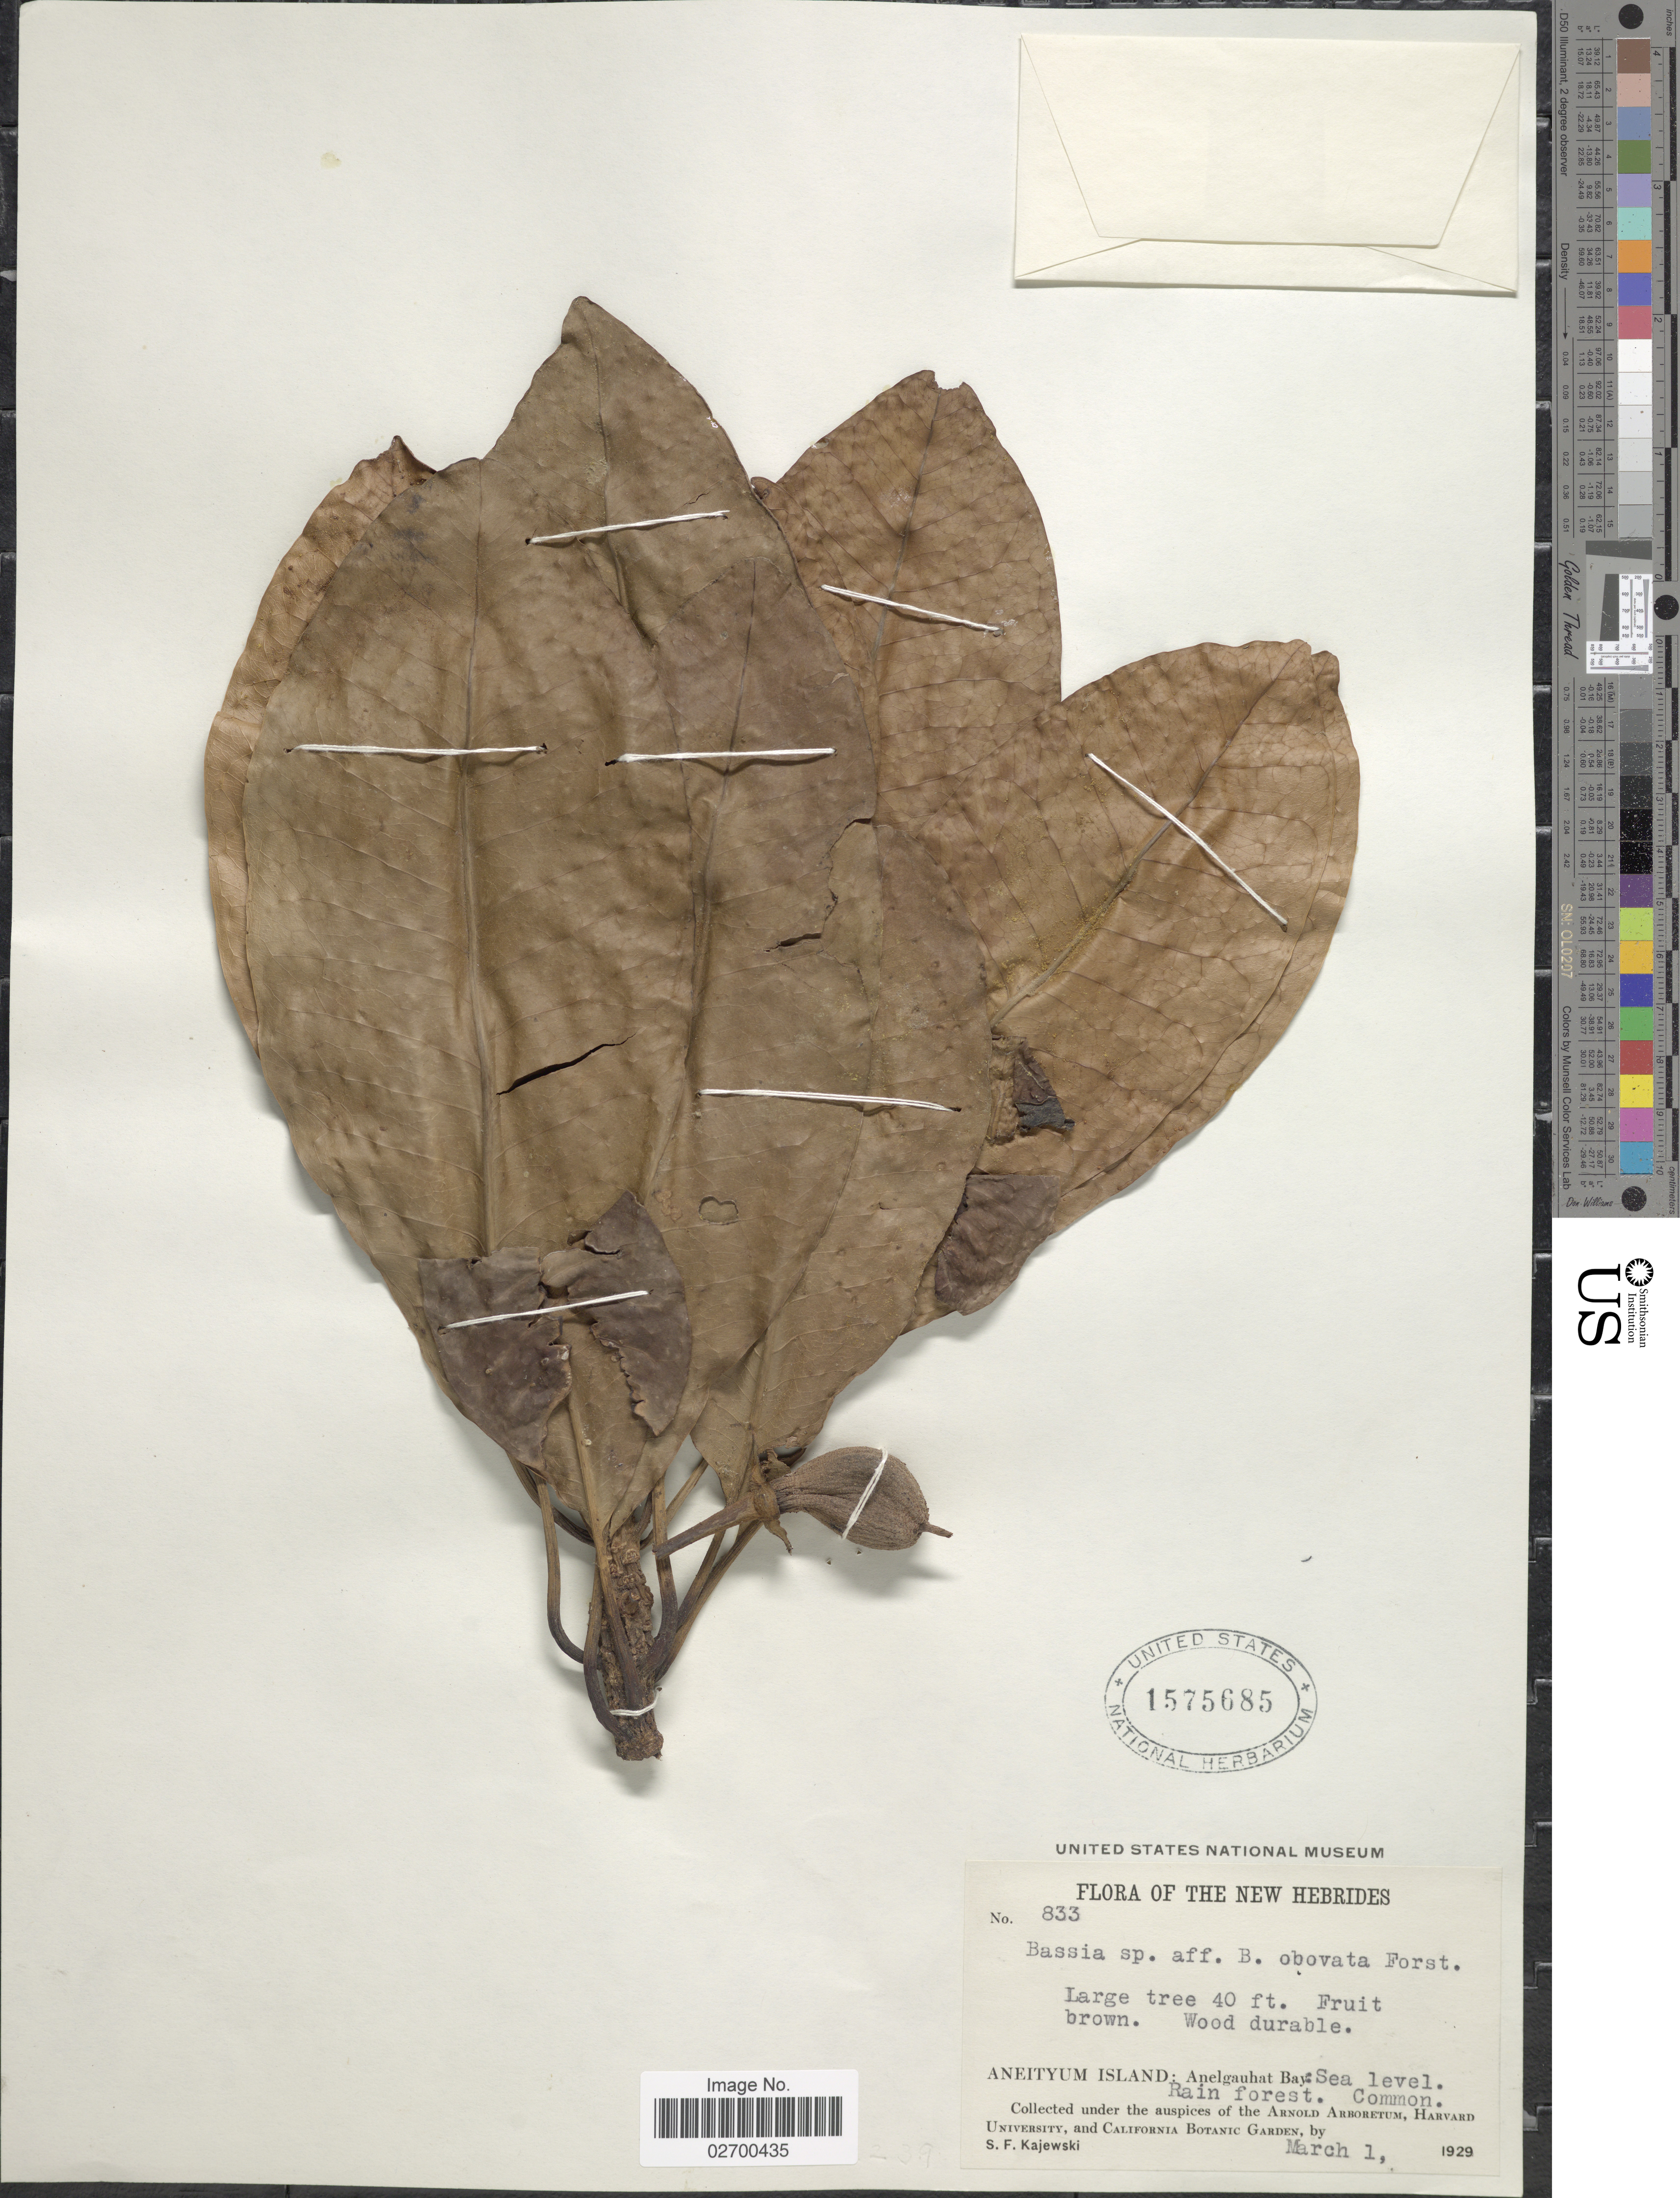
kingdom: Plantae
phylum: Tracheophyta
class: Magnoliopsida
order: Ericales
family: Sapotaceae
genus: Burckella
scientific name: Burckella obovata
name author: (G. Forst.) Pierre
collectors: S. Kajewski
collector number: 833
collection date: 1929-03-01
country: Vanuatu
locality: New Hebrides. Aneityum Island: Anelgauhat Bay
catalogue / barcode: US 1575685